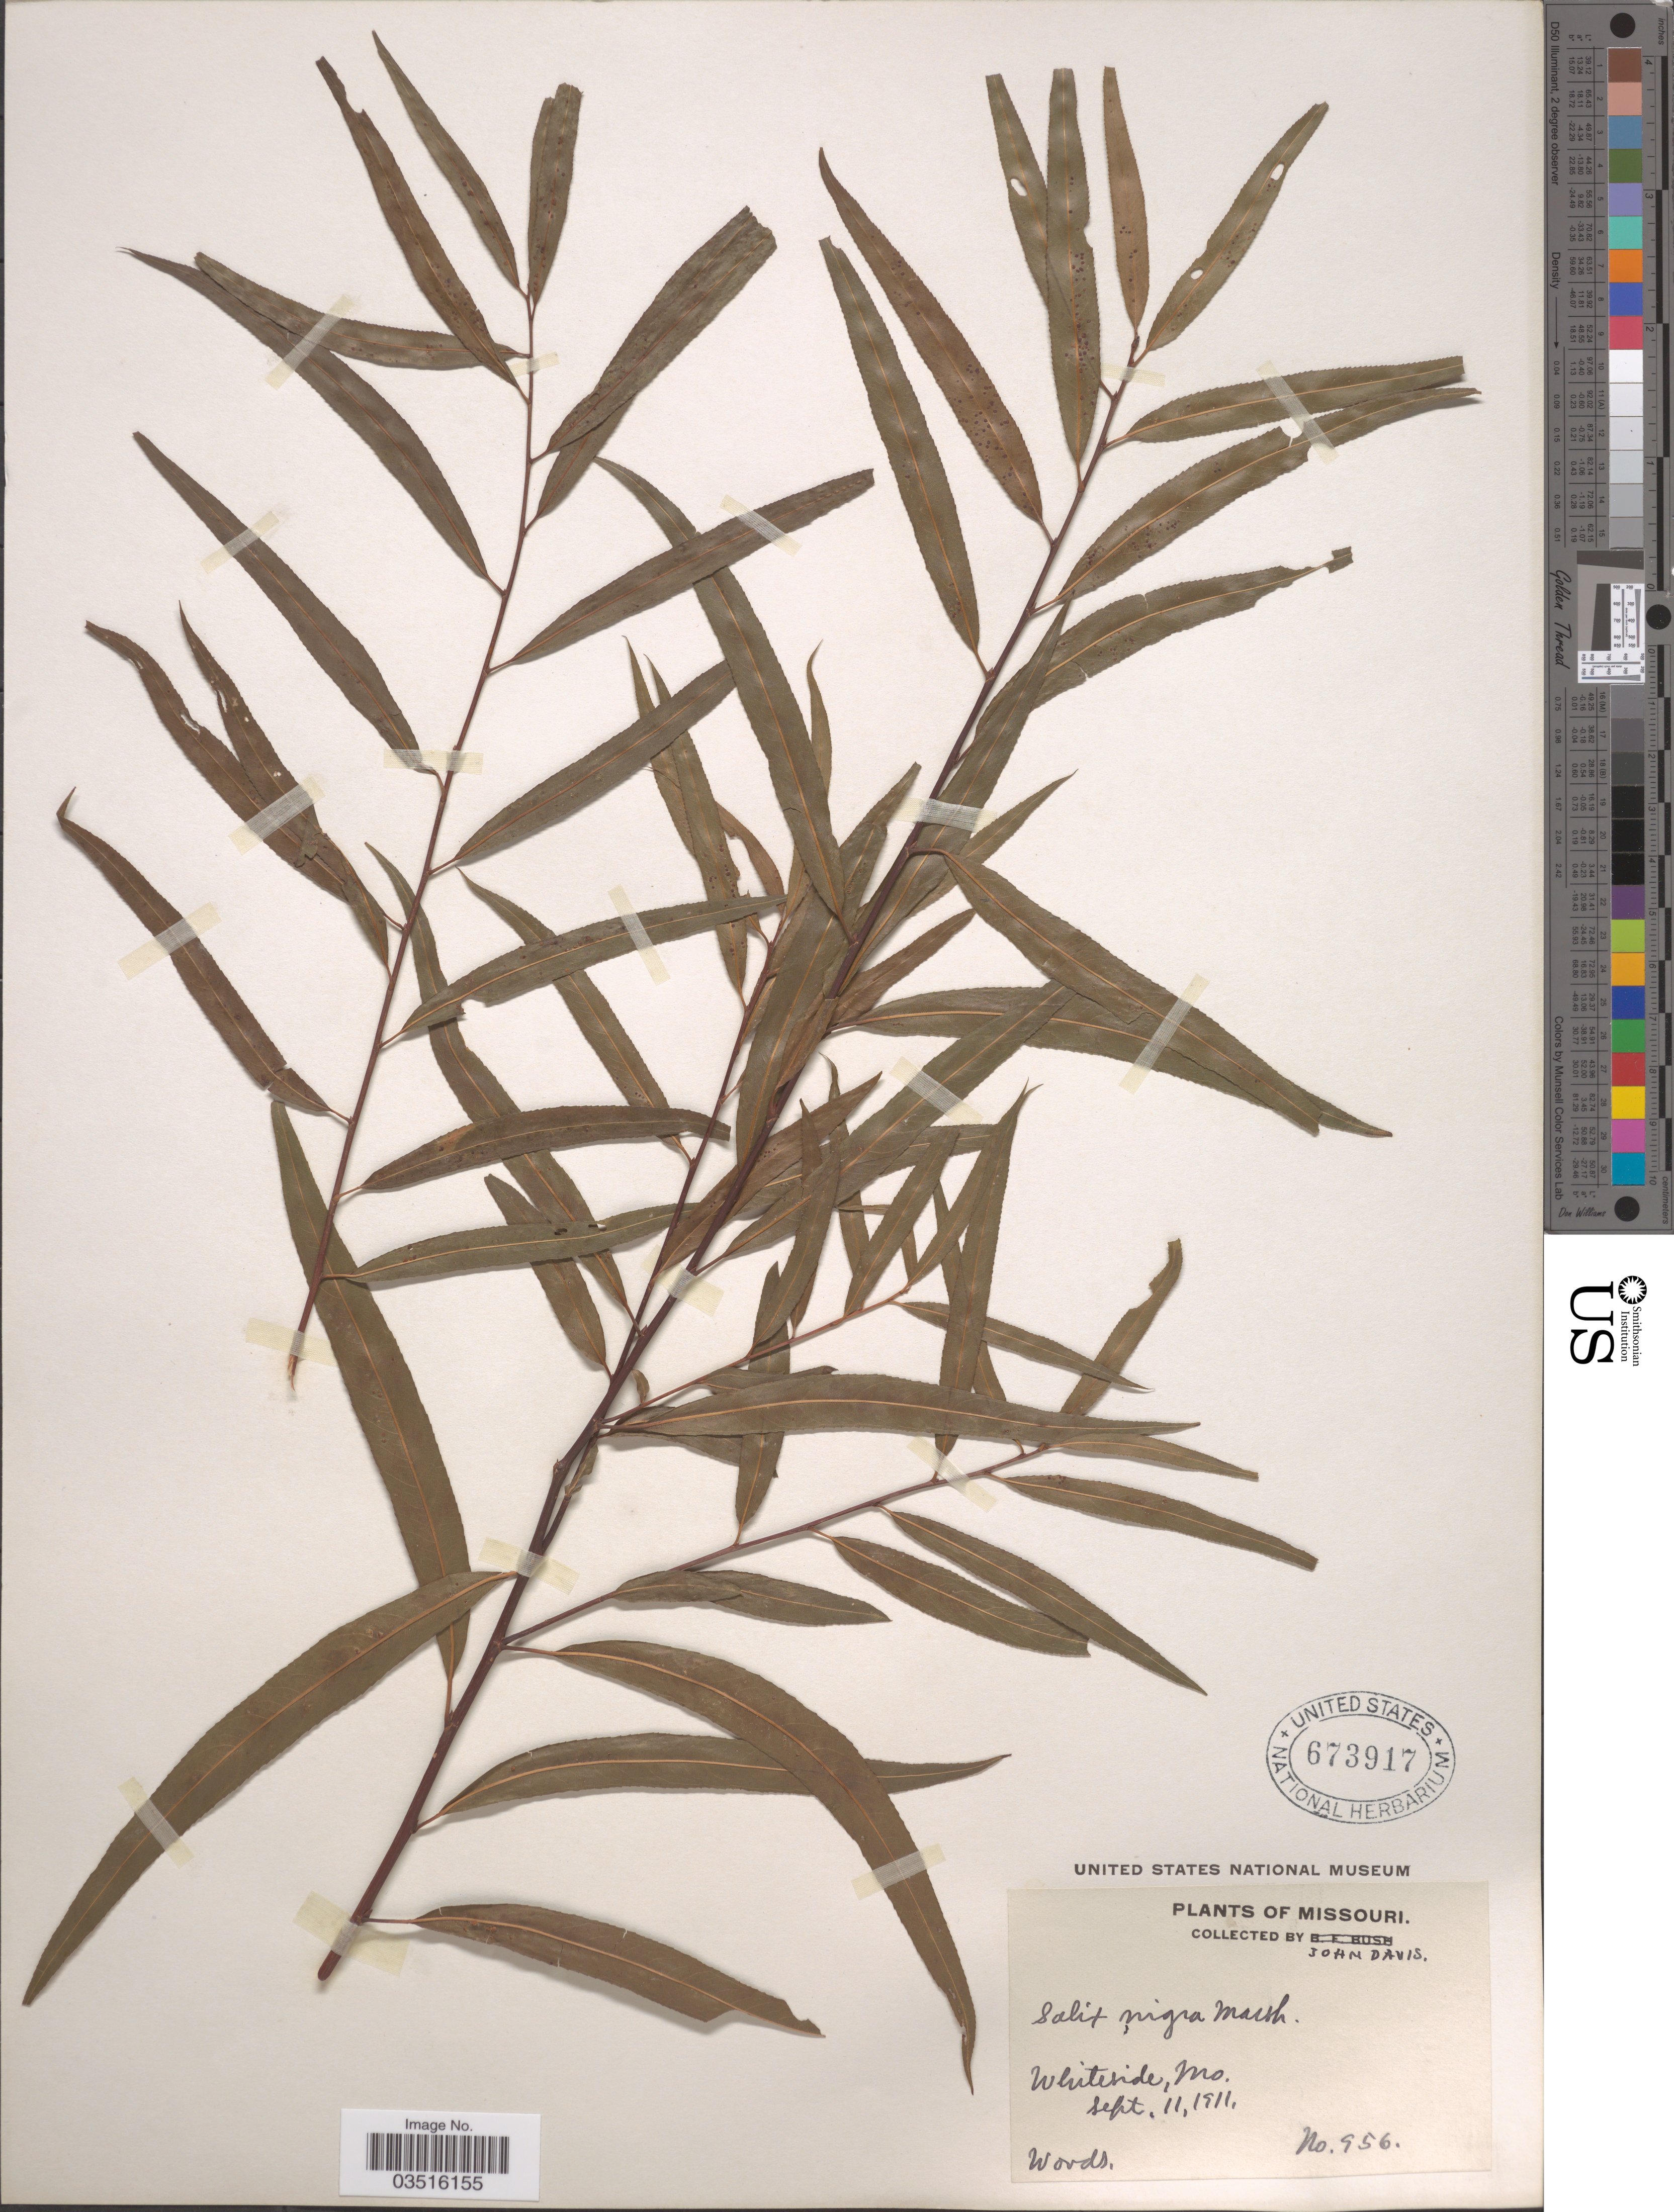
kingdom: Plantae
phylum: Tracheophyta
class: Magnoliopsida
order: Malpighiales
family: Salicaceae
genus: Salix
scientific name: Salix nigra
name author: Marshall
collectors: J. Davis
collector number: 956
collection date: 1911-09-11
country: United States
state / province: Missouri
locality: Whiteside.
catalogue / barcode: US 673917